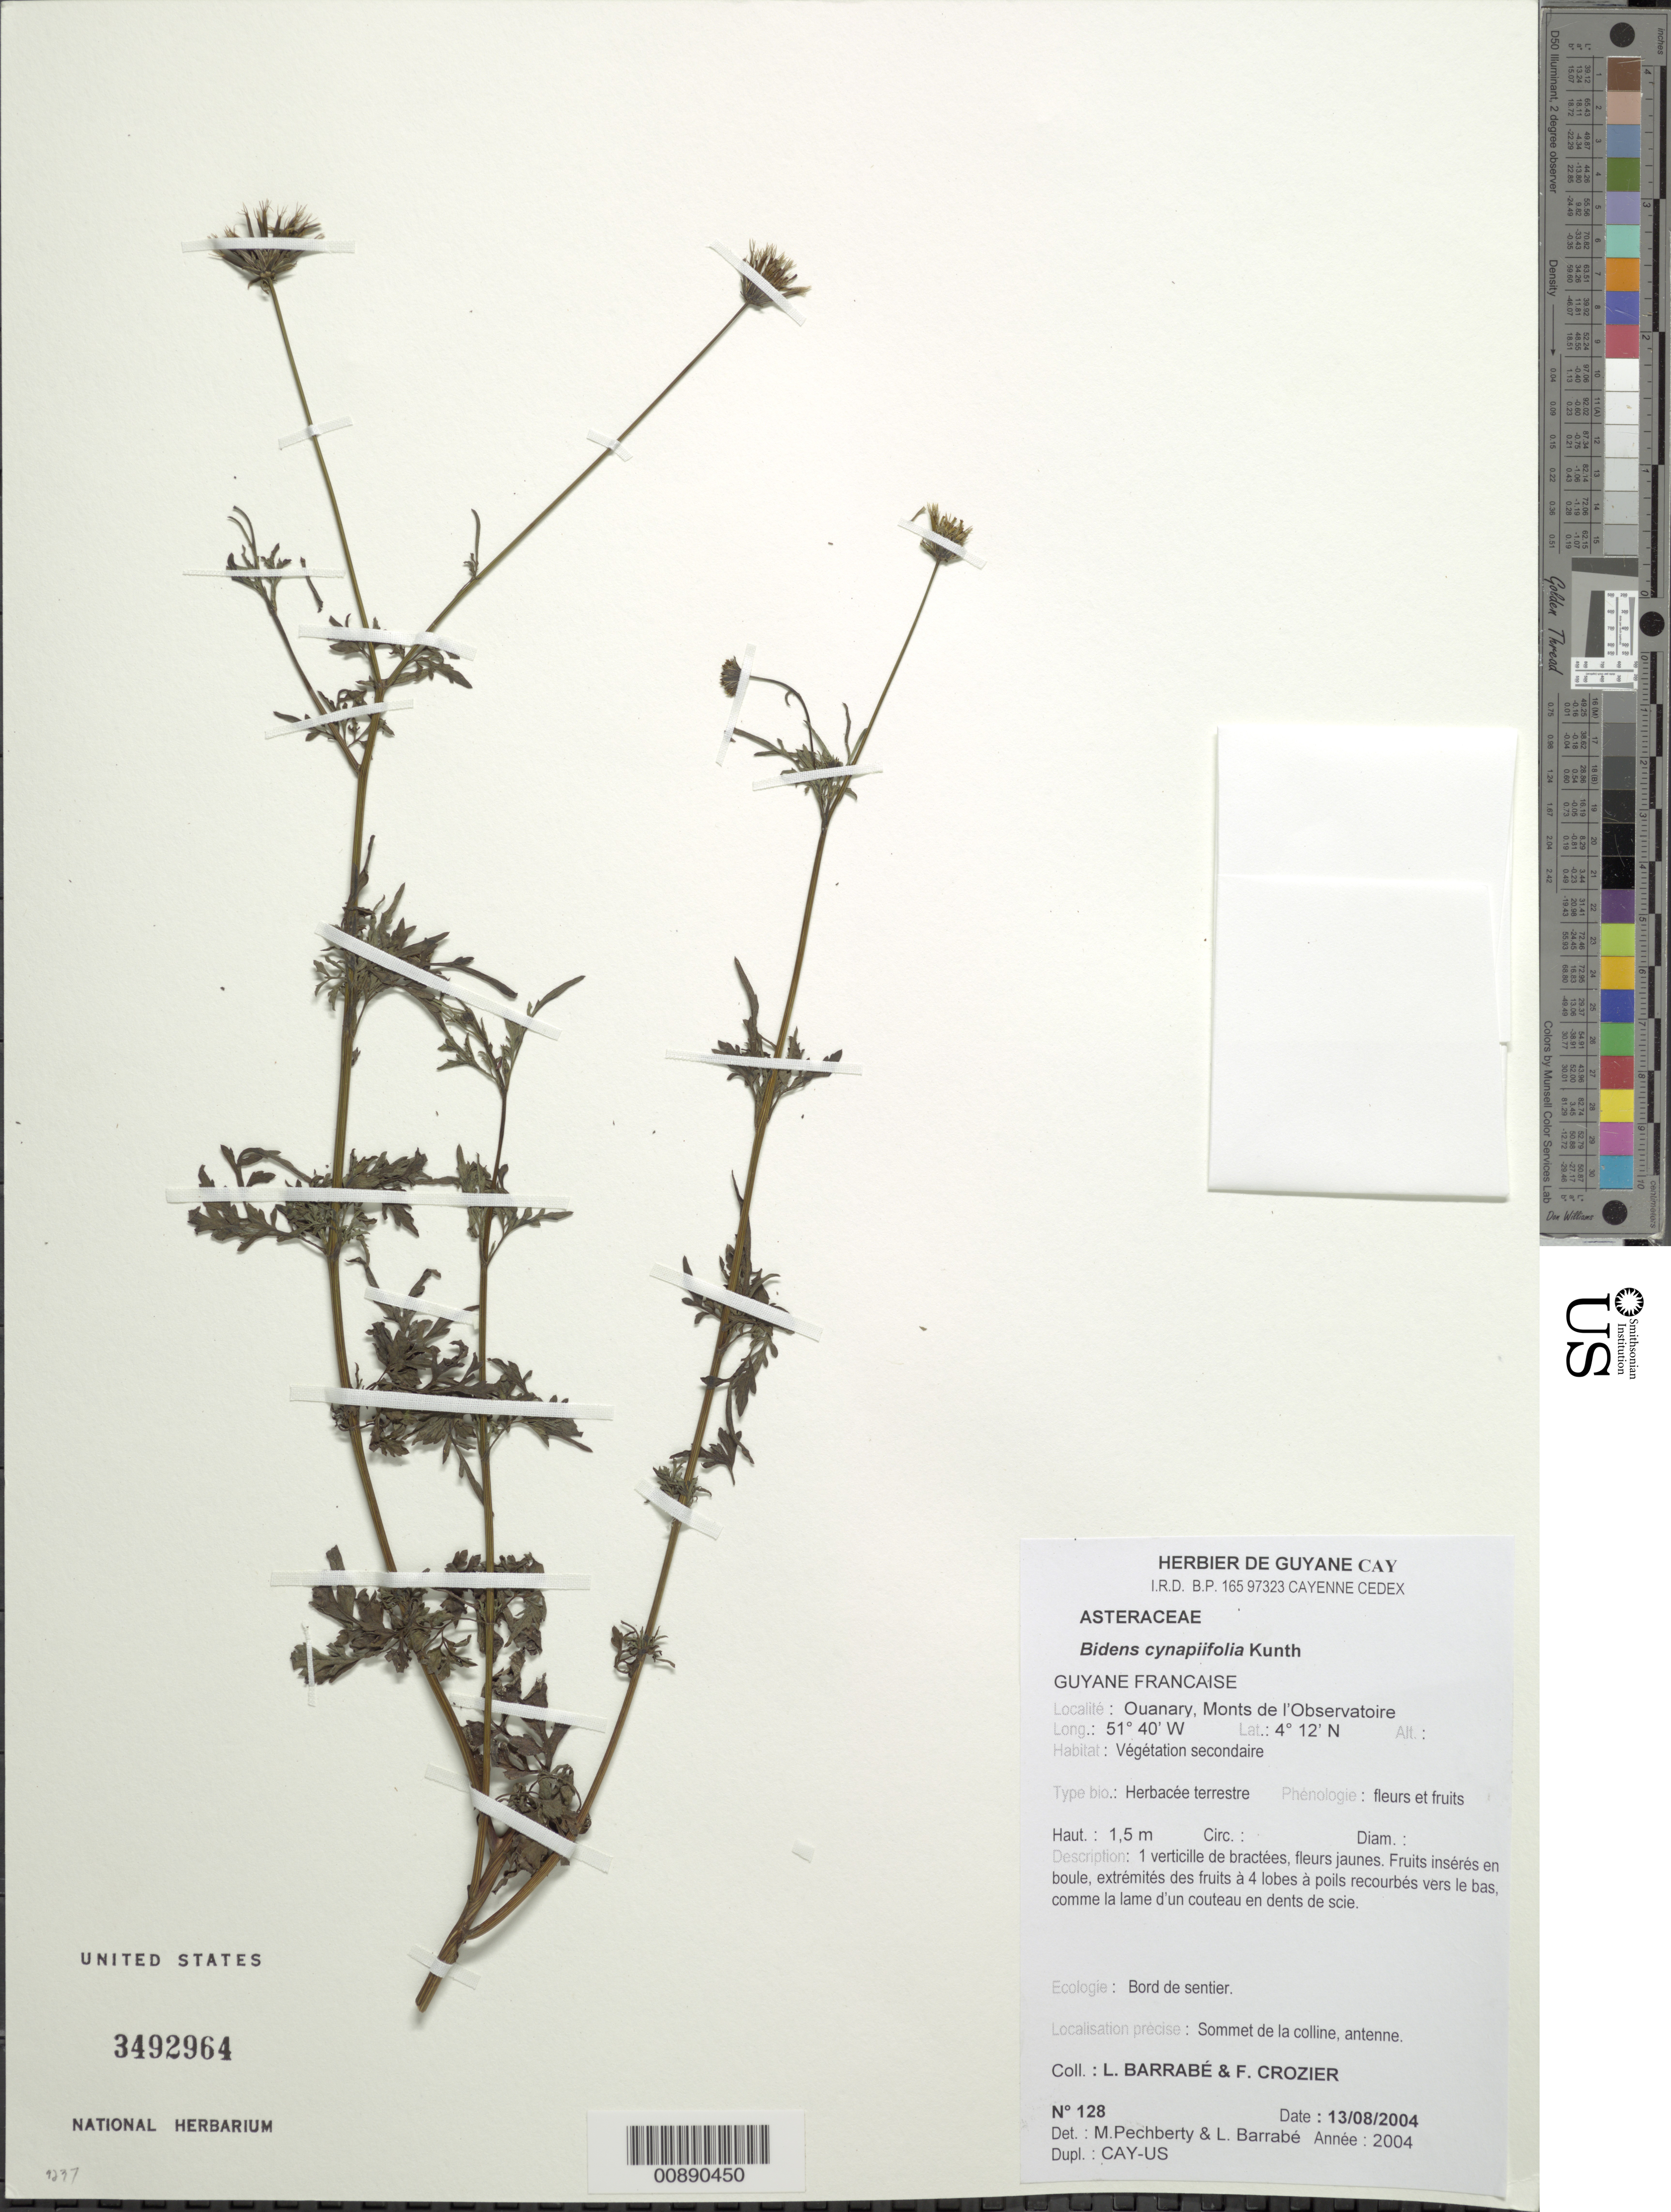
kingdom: Plantae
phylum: Tracheophyta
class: Magnoliopsida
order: Asterales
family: Asteraceae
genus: Bidens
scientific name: Bidens cynapiifolia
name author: Kunth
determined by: Pechberty, M.; Barrabé, L.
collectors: L. Barrabé & F. Crozier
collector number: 128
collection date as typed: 13-Aug-04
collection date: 2004-08-13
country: French Guiana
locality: Ouanary, Monts del'Observatoire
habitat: Végétation secondaire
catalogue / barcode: US 3492964